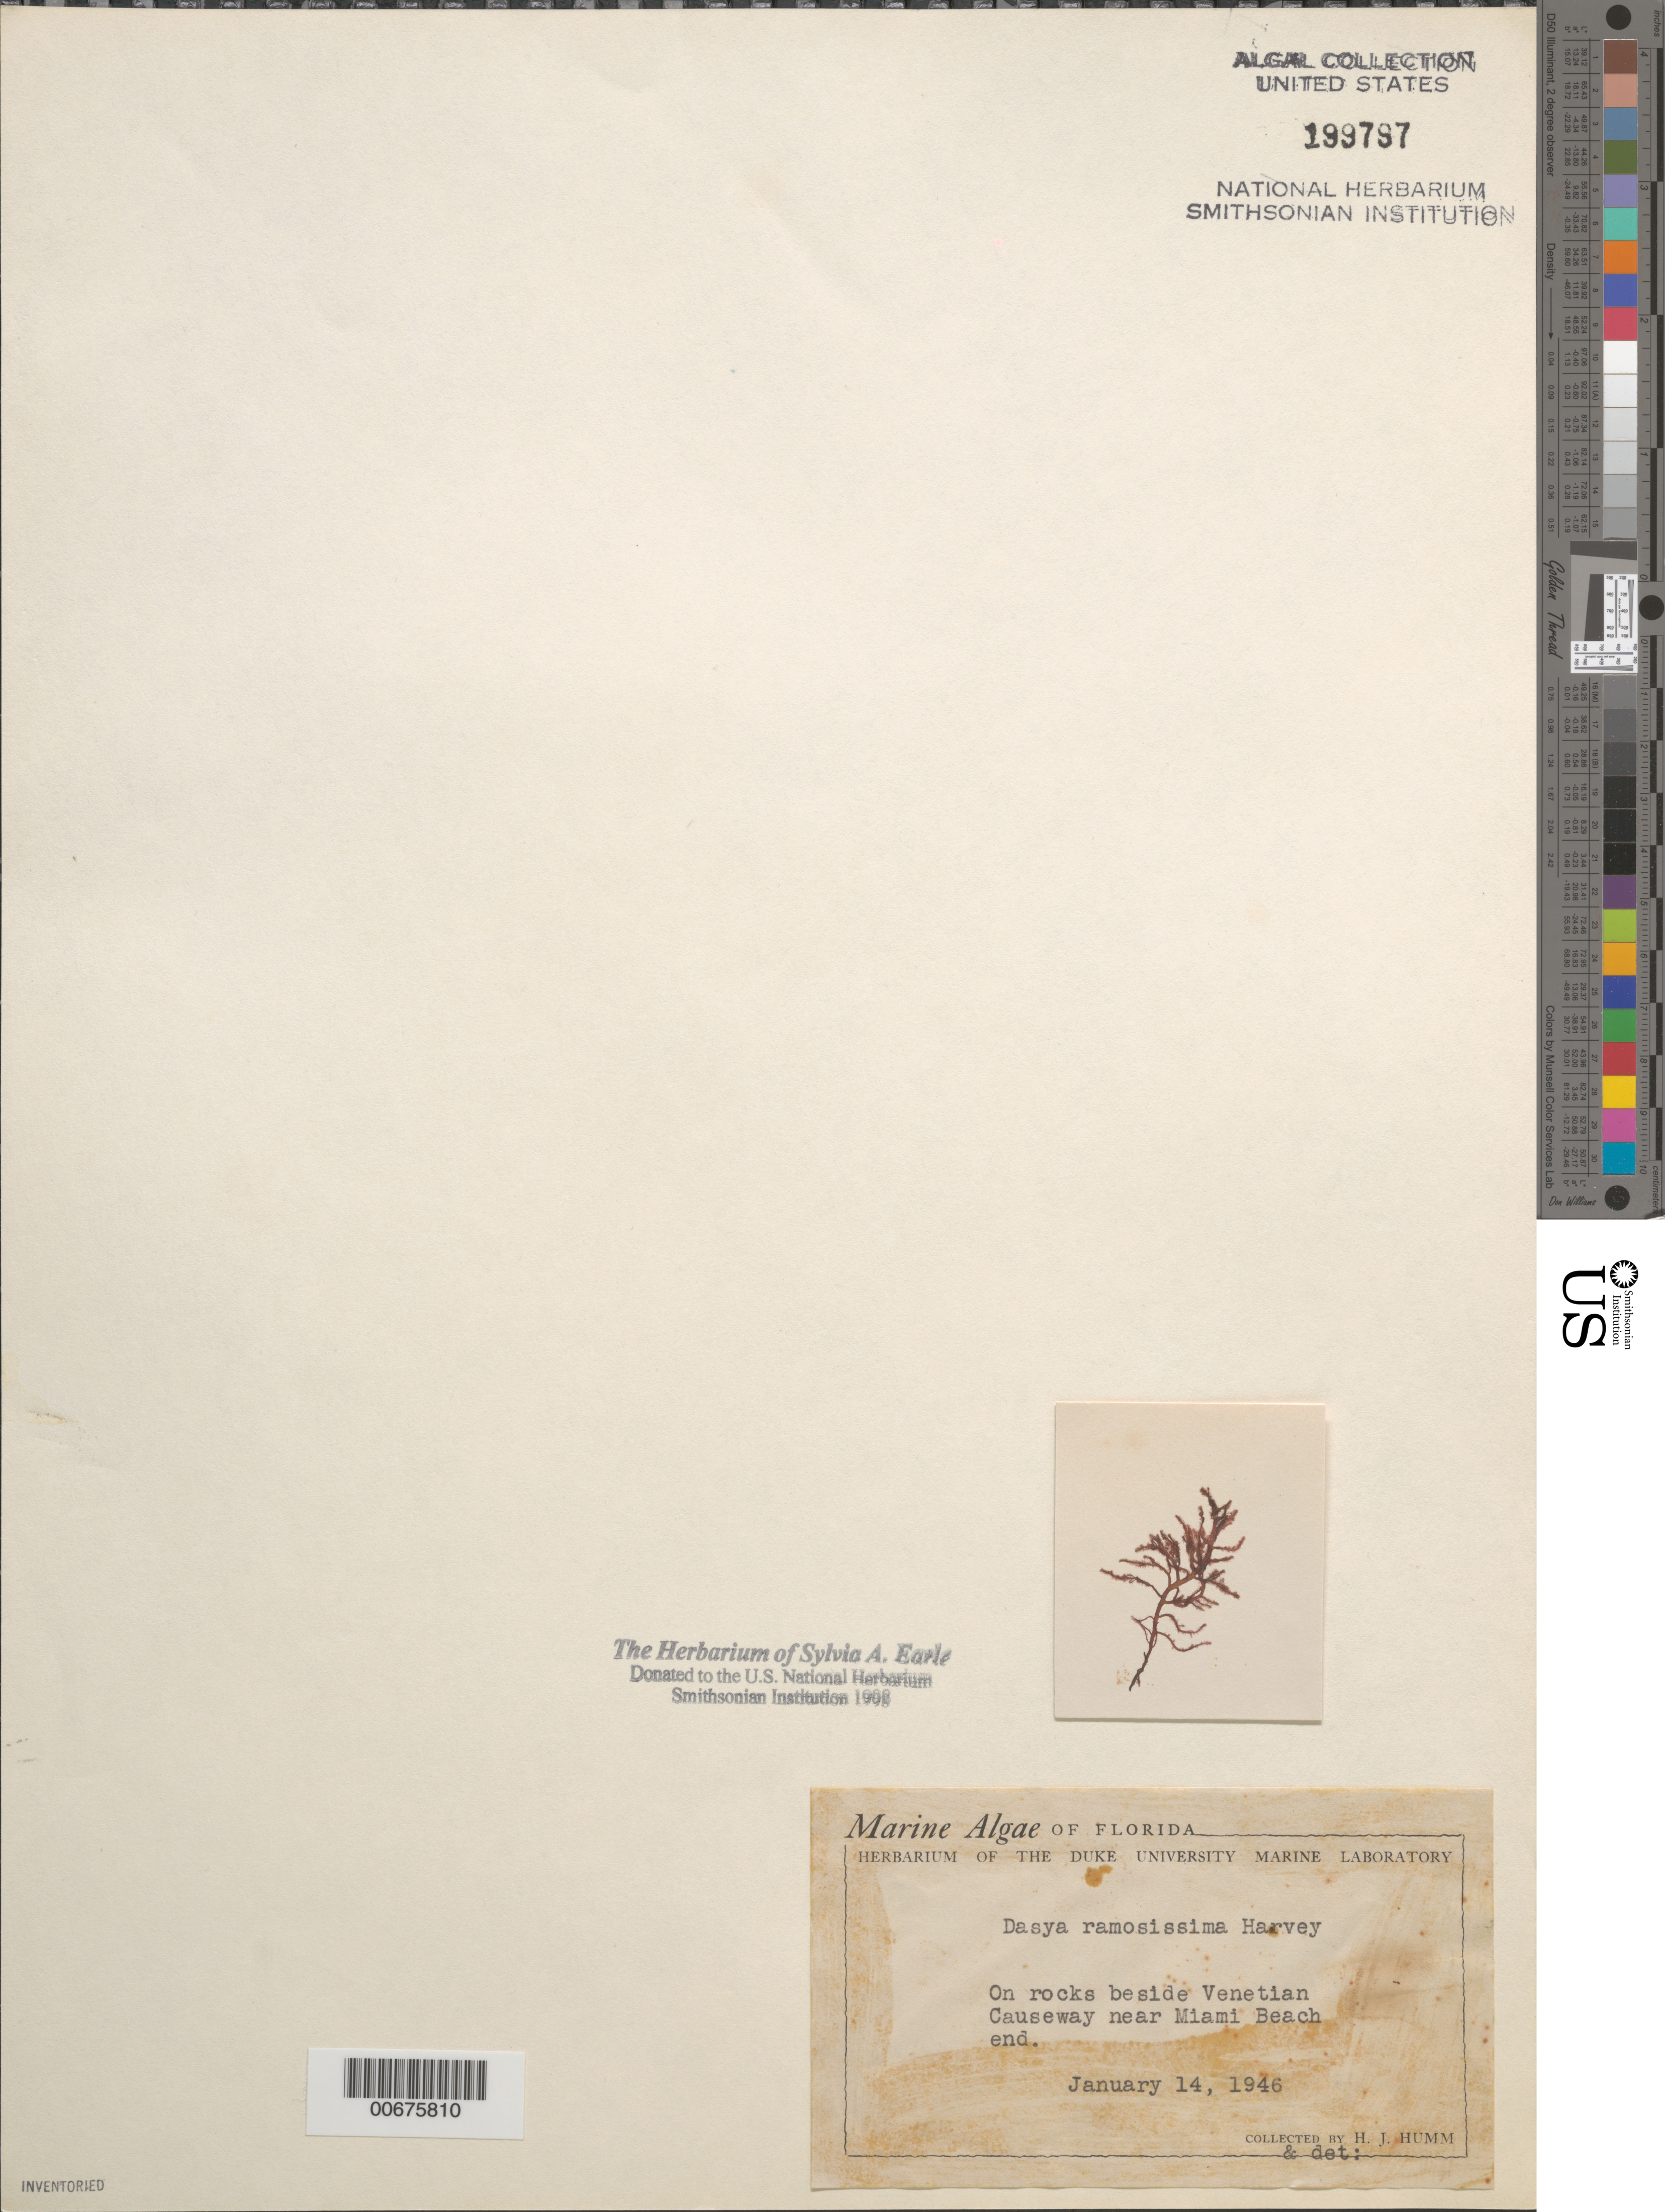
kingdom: Plantae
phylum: Rhodophyta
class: Florideophyceae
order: Ceramiales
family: Dasyaceae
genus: Dasya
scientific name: Dasya ramosissima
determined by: Humm, Harold J.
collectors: H. J. Humm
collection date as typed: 14 Jan 1946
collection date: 1946-01-14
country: United States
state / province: Florida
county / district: Miami-Dade County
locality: Venetian Causeway near Miami Beach end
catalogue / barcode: US 199797